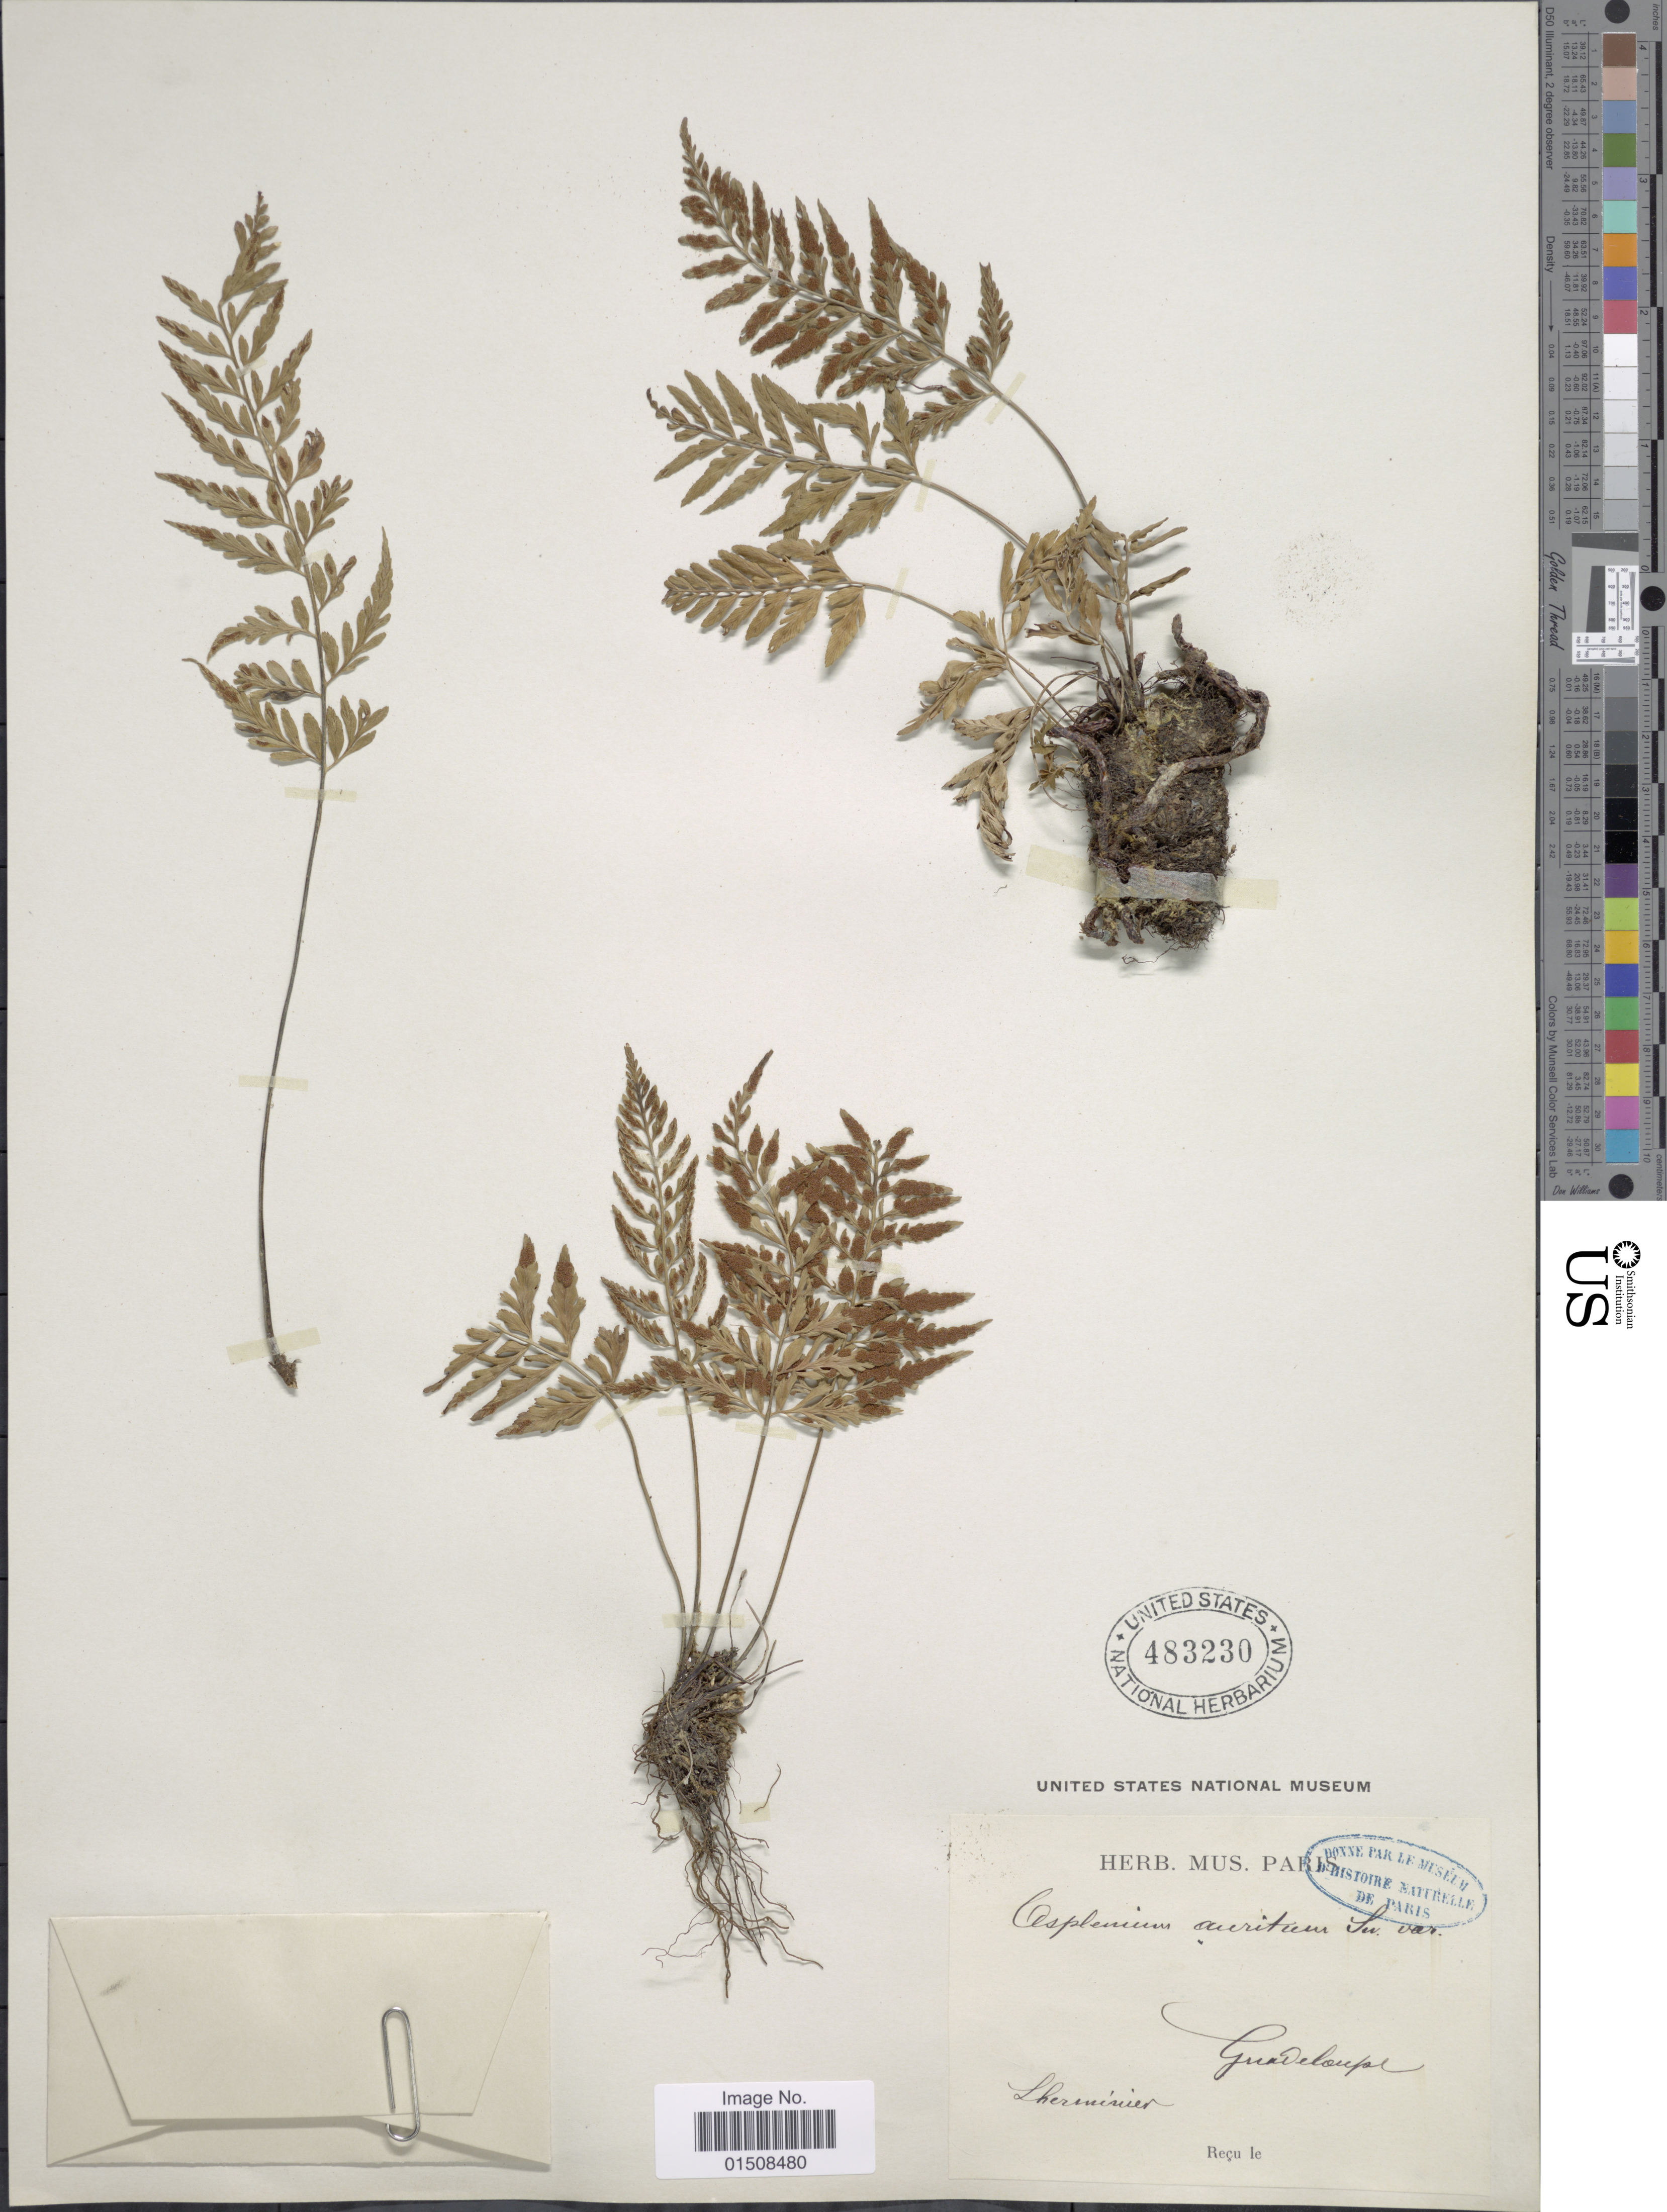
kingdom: Plantae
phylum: Tracheophyta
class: Polypodiopsida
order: Polypodiales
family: Aspleniaceae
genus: Asplenium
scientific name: Asplenium auritum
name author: Sw.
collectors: -. L'Herminier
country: Guadeloupe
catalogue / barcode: US 483230